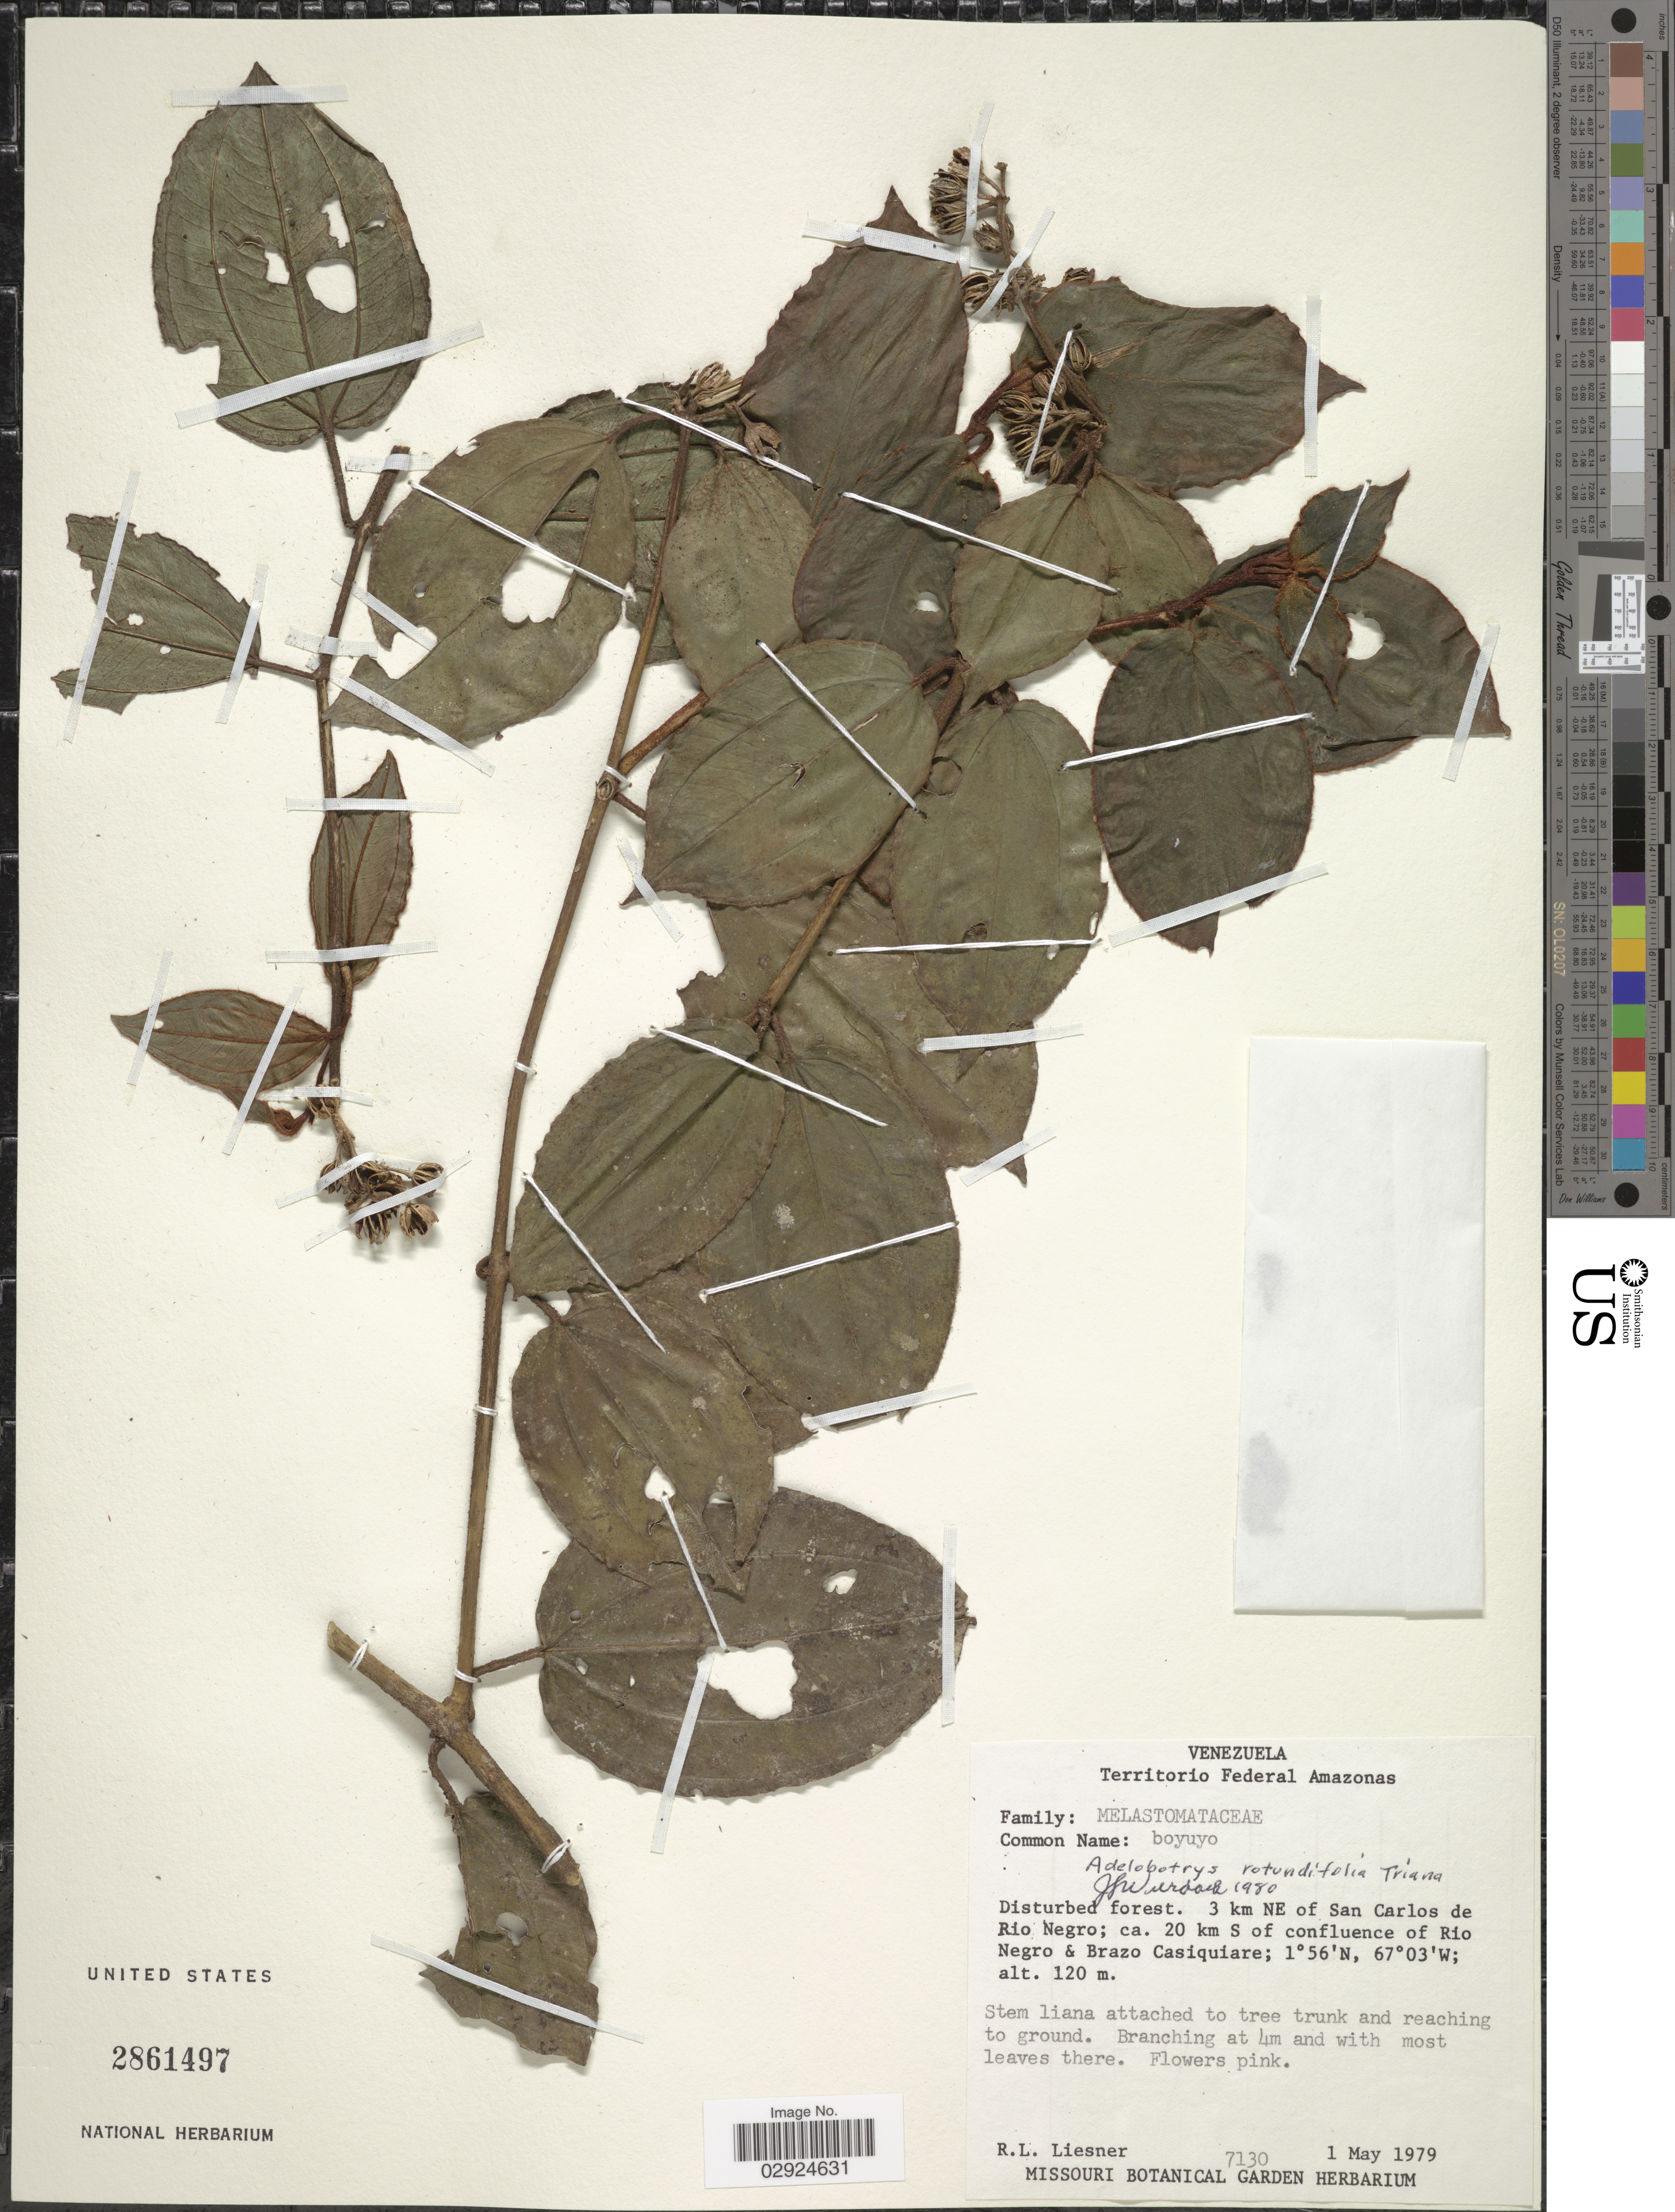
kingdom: Plantae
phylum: Tracheophyta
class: Magnoliopsida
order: Myrtales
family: Melastomataceae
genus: Adelobotrys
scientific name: Adelobotrys rotundifolia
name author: Triana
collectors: R. L. Liesner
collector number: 7130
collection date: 1979-05-01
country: Venezuela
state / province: Amazonas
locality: Territorio Federal Amazonas. Disturbed forest. 3 km NE of San Carlos de Rio Negro; ca. 20 km S of confluence of Rio Negro & Brazo Casiquiare.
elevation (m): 120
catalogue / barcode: US 2861497